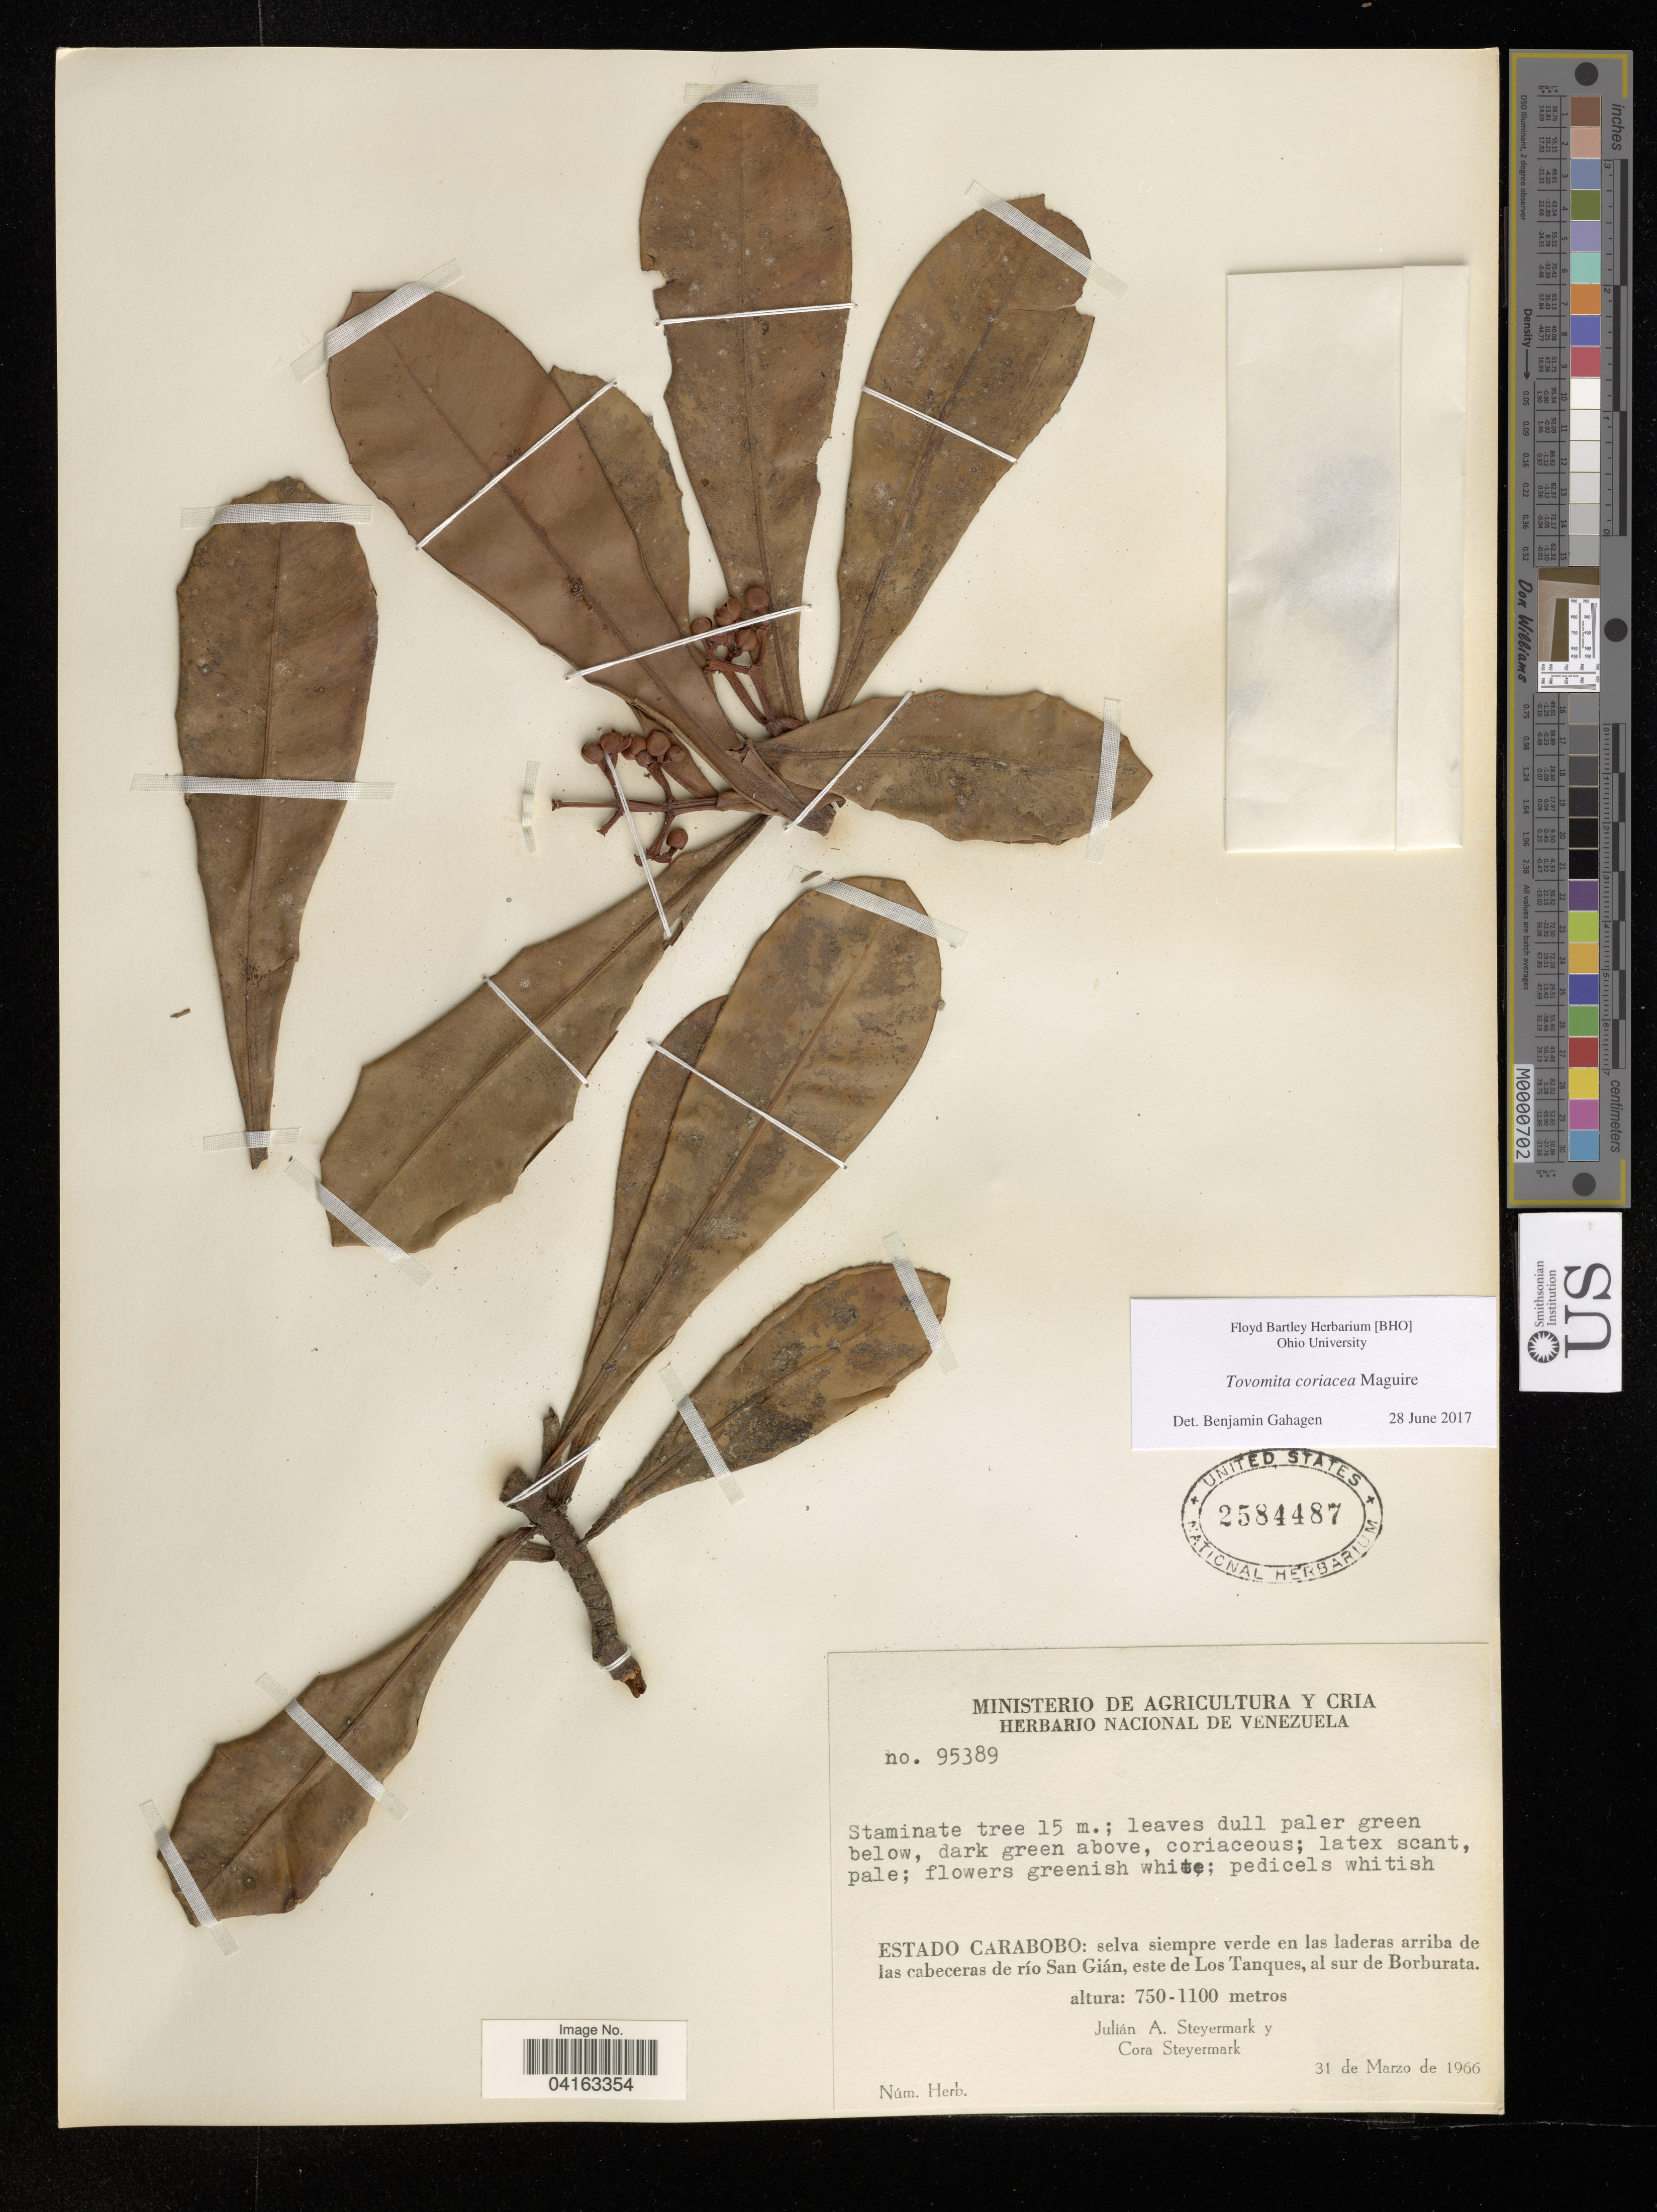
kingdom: Plantae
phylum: Tracheophyta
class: Magnoliopsida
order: Malpighiales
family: Clusiaceae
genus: Tovomita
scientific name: Tovomita coriacea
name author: Maguire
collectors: J. Steyermark & C. Steyermark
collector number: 95389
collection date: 1966-03-31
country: Venezuela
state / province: Carabobo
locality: Selva siempre verde en las laderas arriba de las cabeceras de río San Gián, este de Los Tanques, al sur de Borburata.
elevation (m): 750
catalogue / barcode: US 2584487